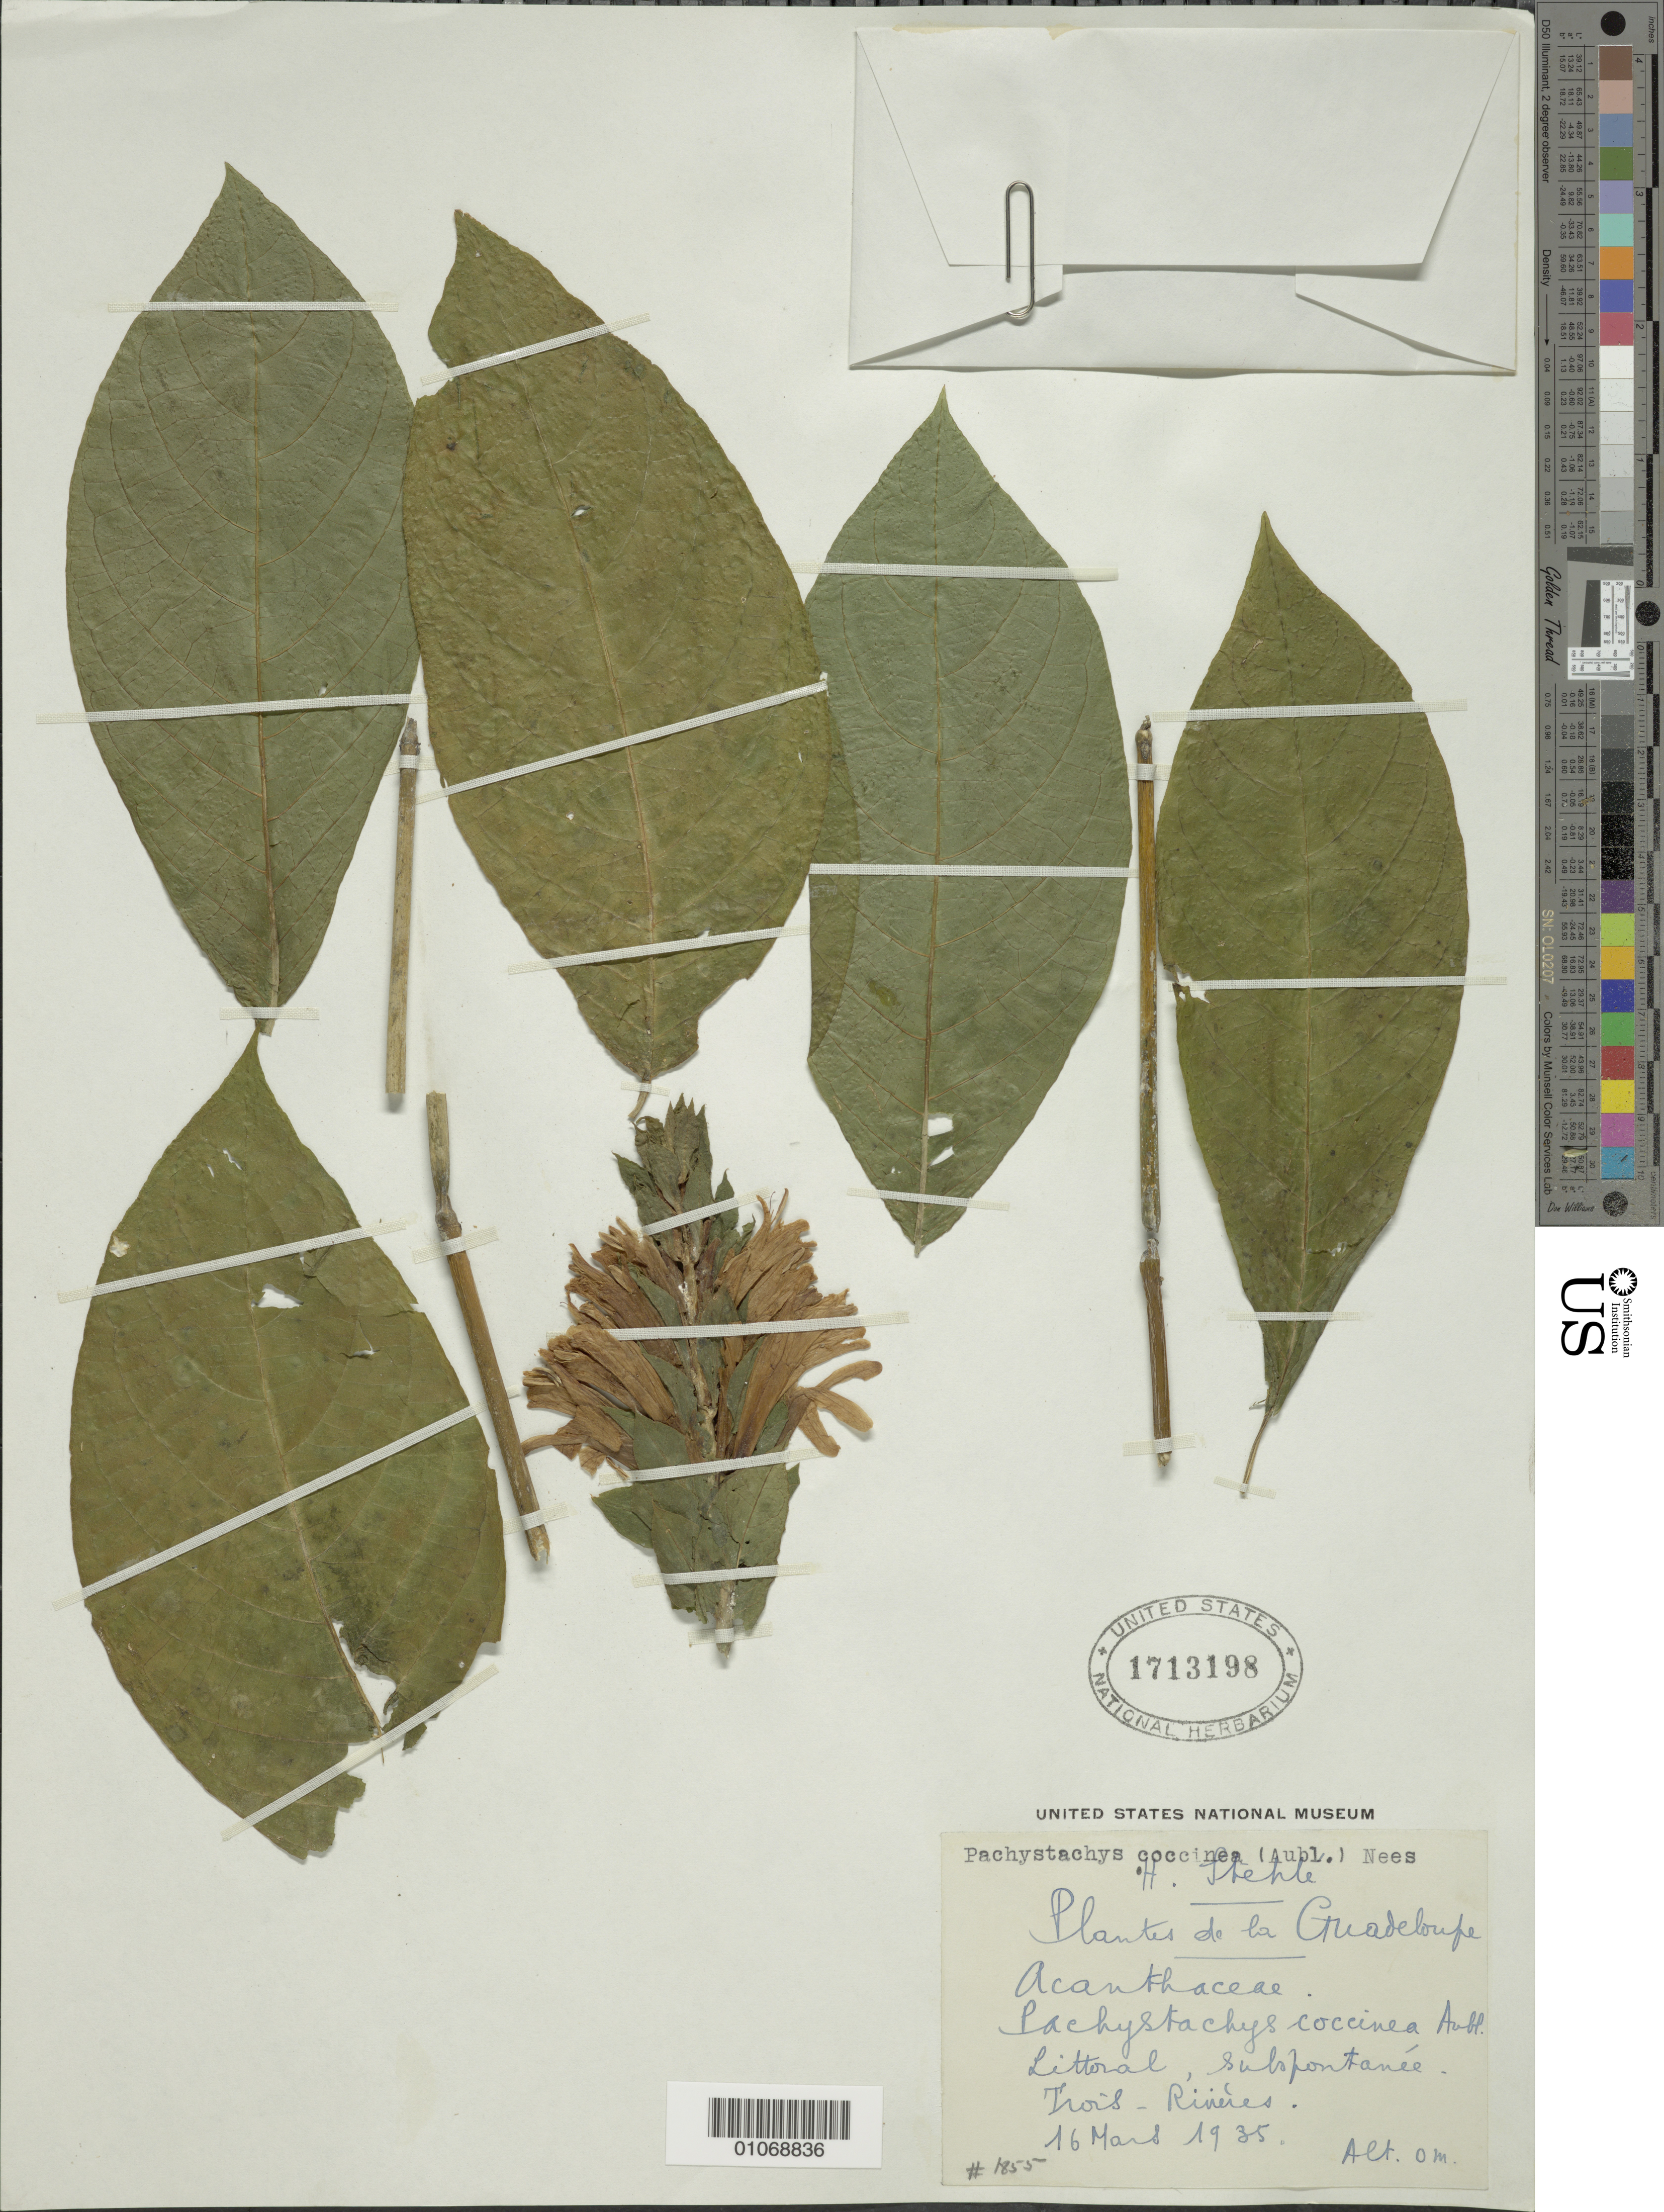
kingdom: Plantae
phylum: Tracheophyta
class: Magnoliopsida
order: Lamiales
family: Acanthaceae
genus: Pachystachys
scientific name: Pachystachys spicata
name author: (Ruiz & Pav.) Wassh.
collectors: H. Stehlé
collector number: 1855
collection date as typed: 16 Mar 1935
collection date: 1935-03-16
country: Guadeloupe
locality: Trois-Rivieres. Coastline.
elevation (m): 0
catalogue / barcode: US 1713198